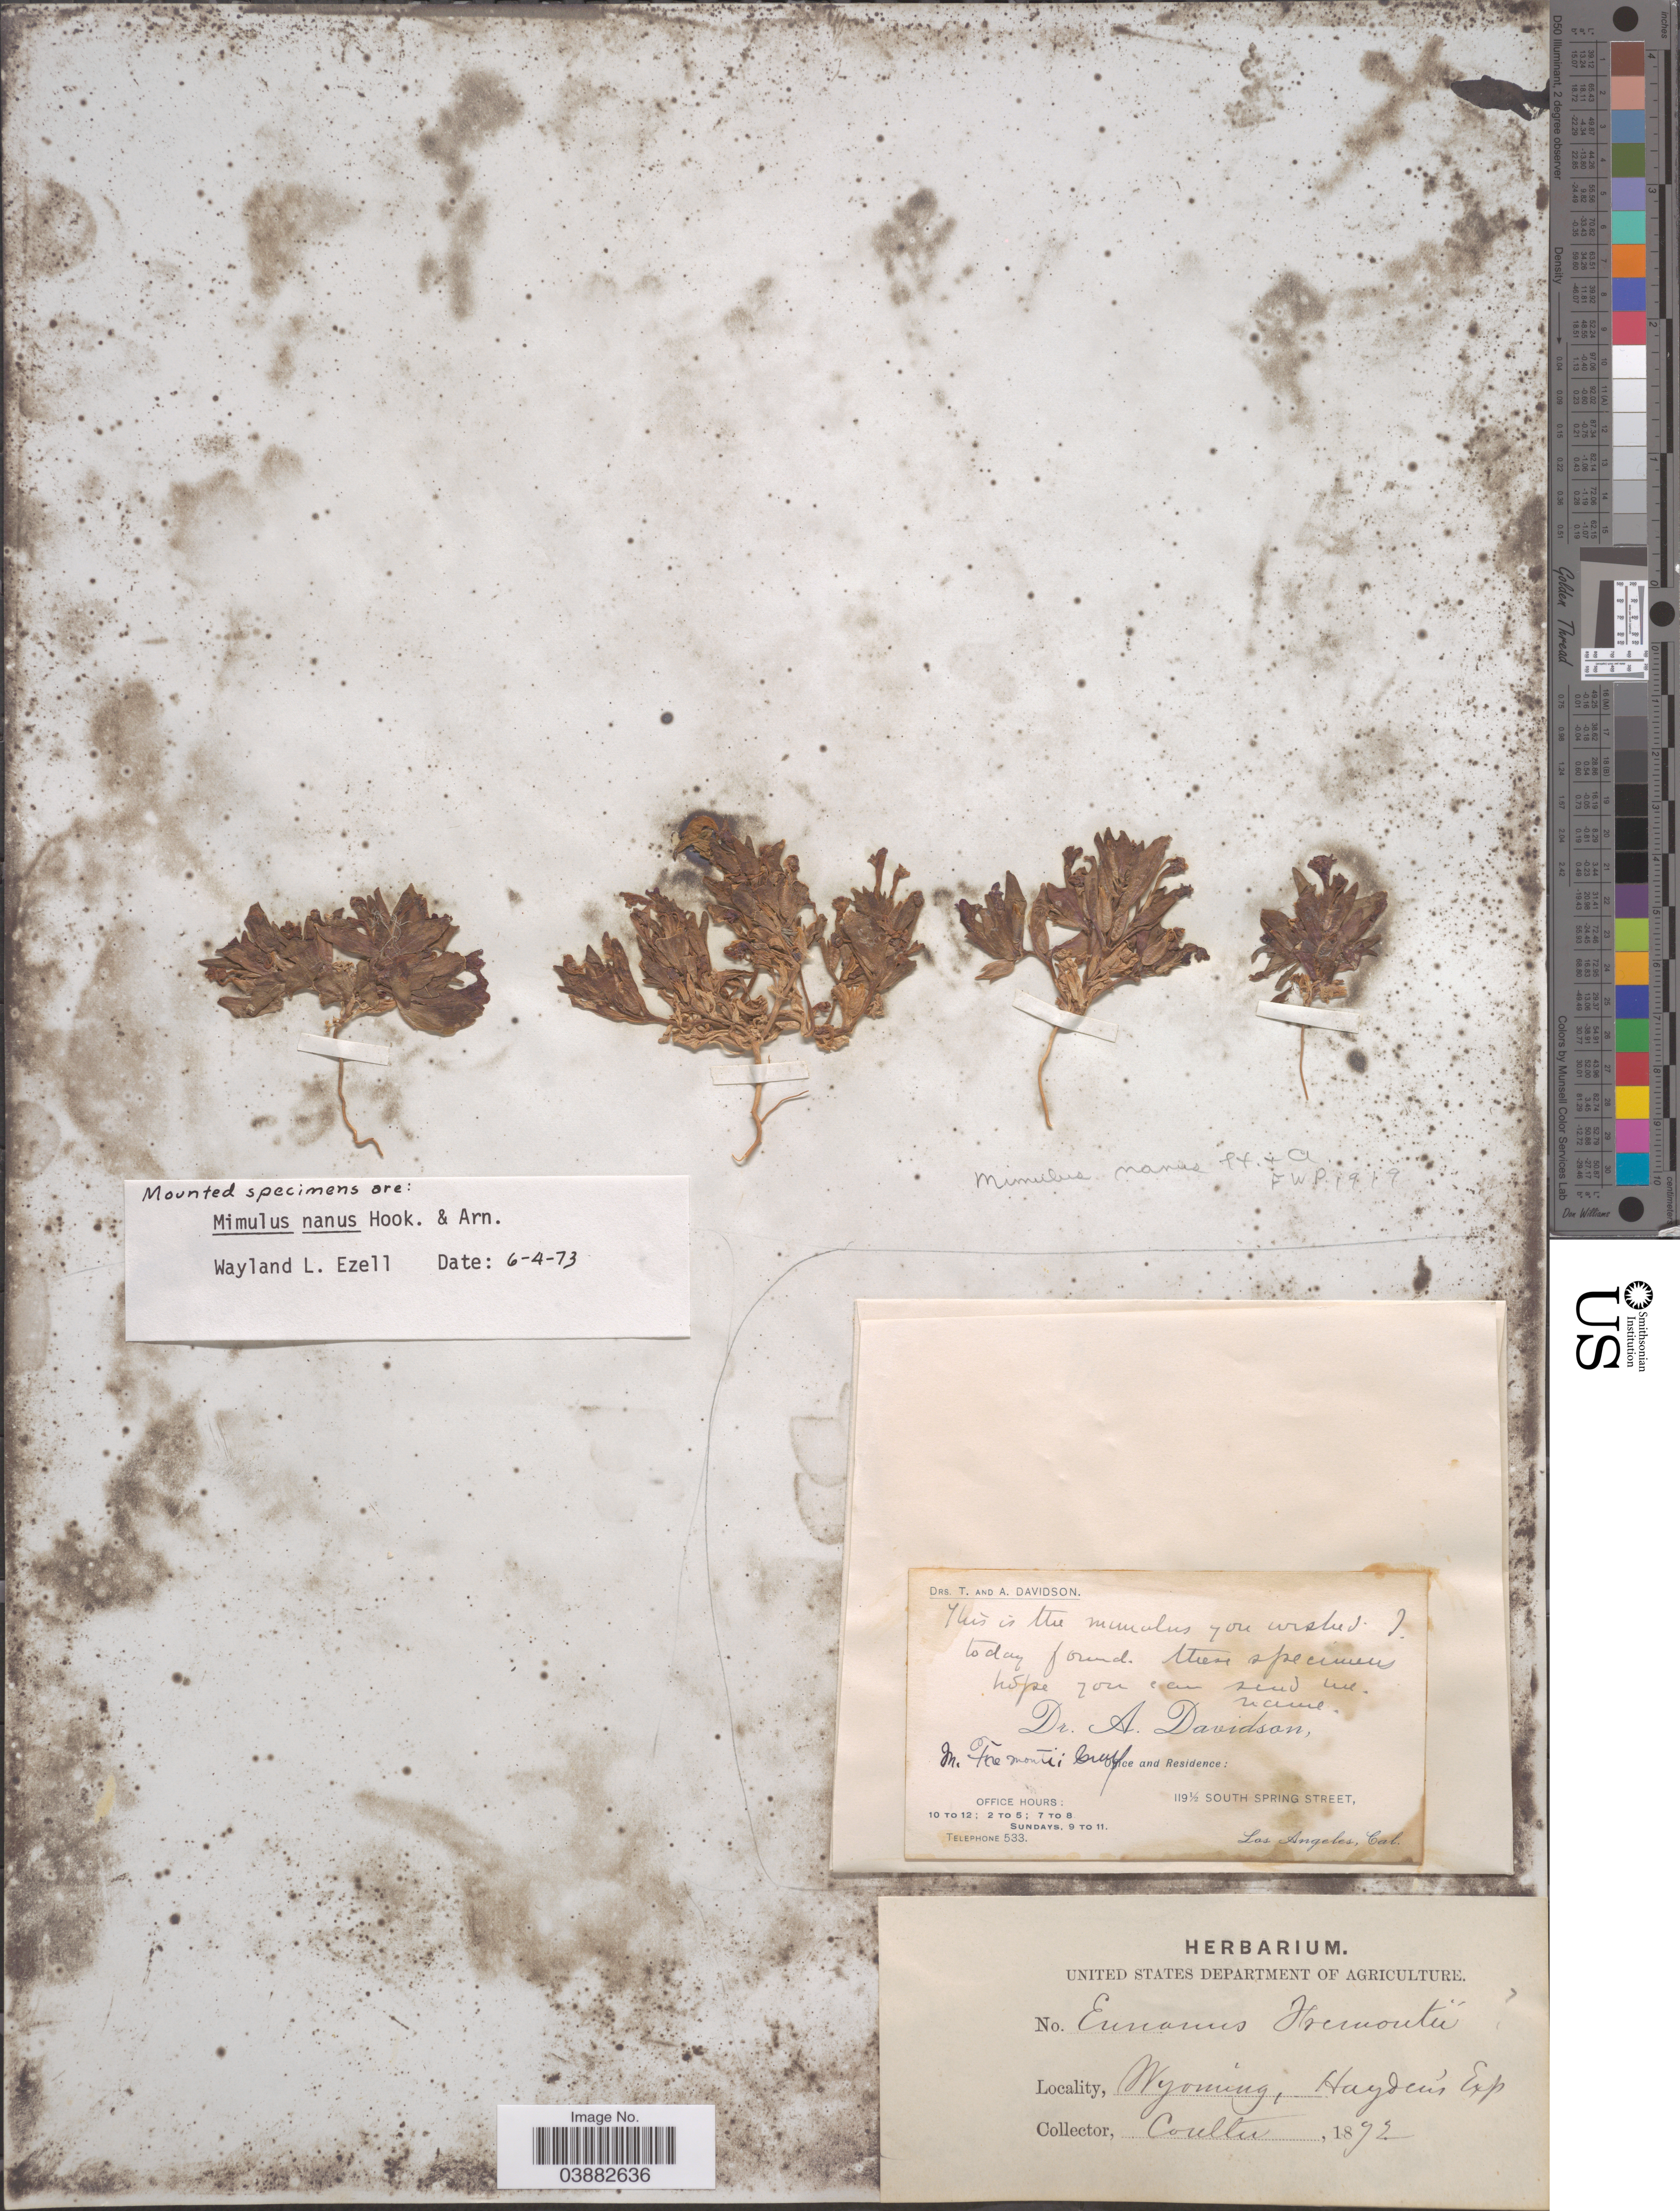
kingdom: Plantae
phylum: Tracheophyta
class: Magnoliopsida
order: Lamiales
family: Phrymaceae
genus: Mimulus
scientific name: Mimulus nanus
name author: Hook. & Arn.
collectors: -- Coulter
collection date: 1872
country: United States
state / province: Wyoming